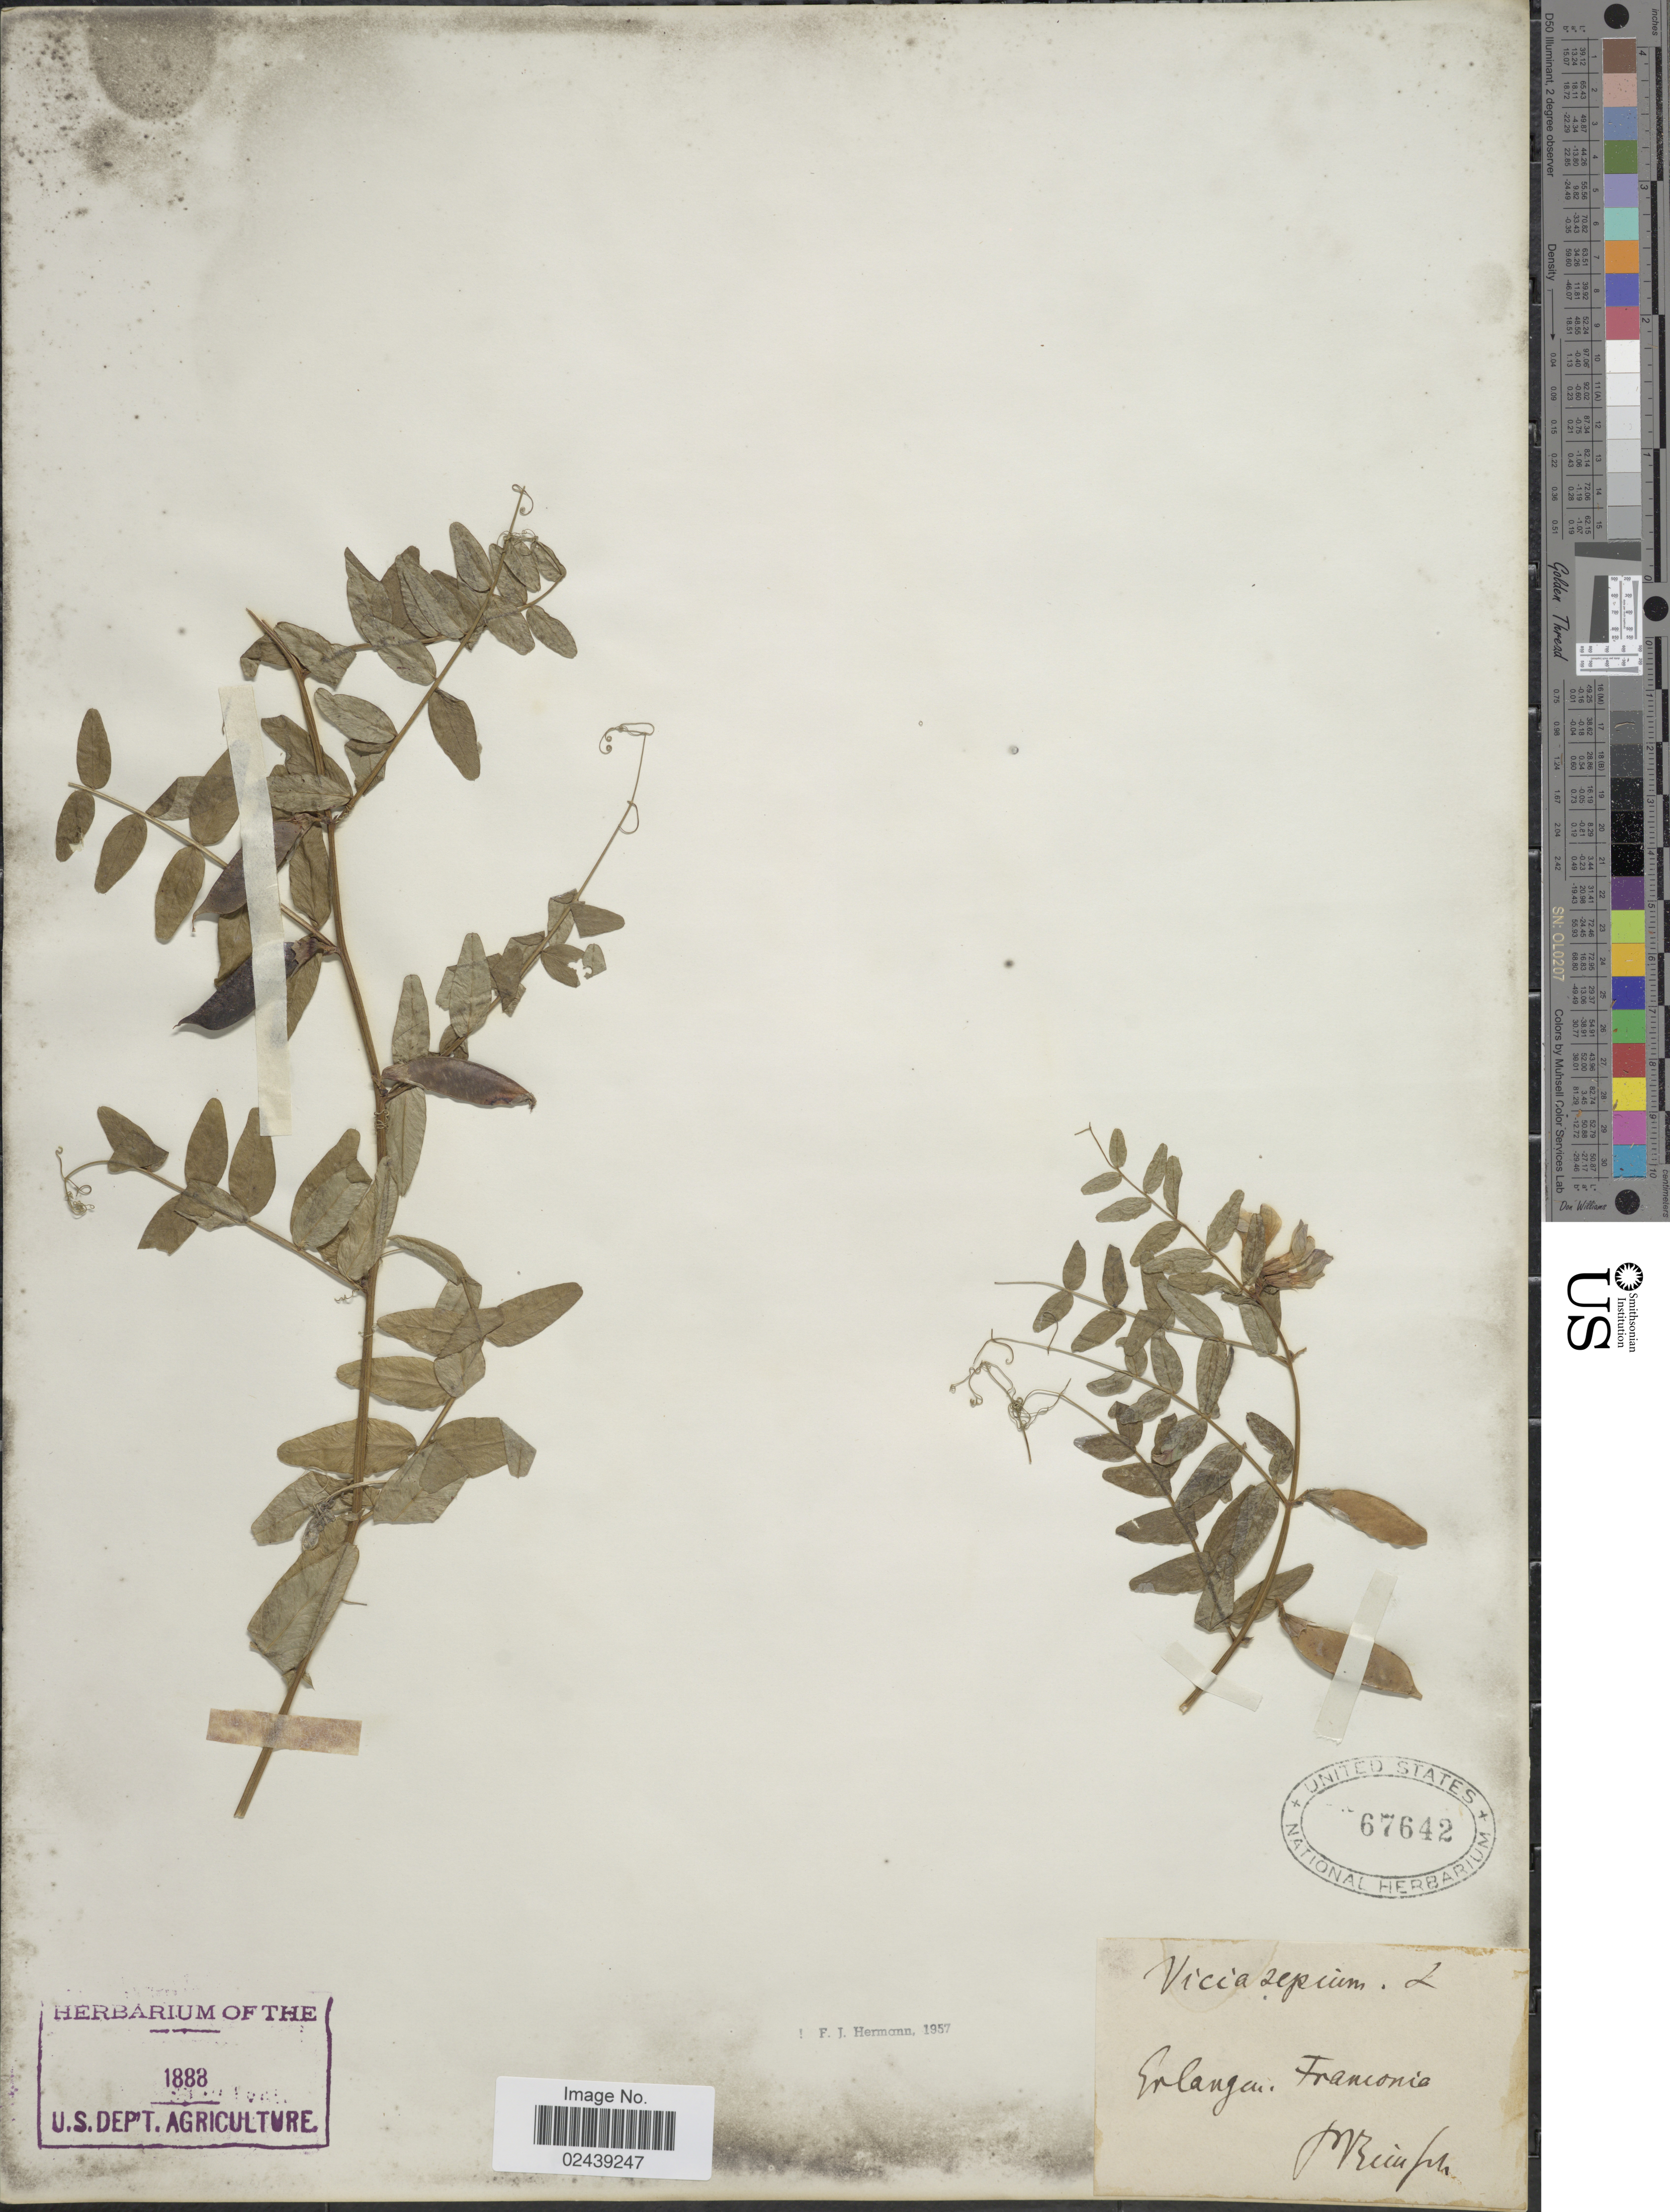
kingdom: Plantae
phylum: Tracheophyta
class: Magnoliopsida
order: Fabales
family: Fabaceae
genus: Vicia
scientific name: Vicia sepium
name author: L.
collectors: P.F. Reinsch (herbarium)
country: Germany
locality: Erlangen. Franconie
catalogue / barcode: US 67642